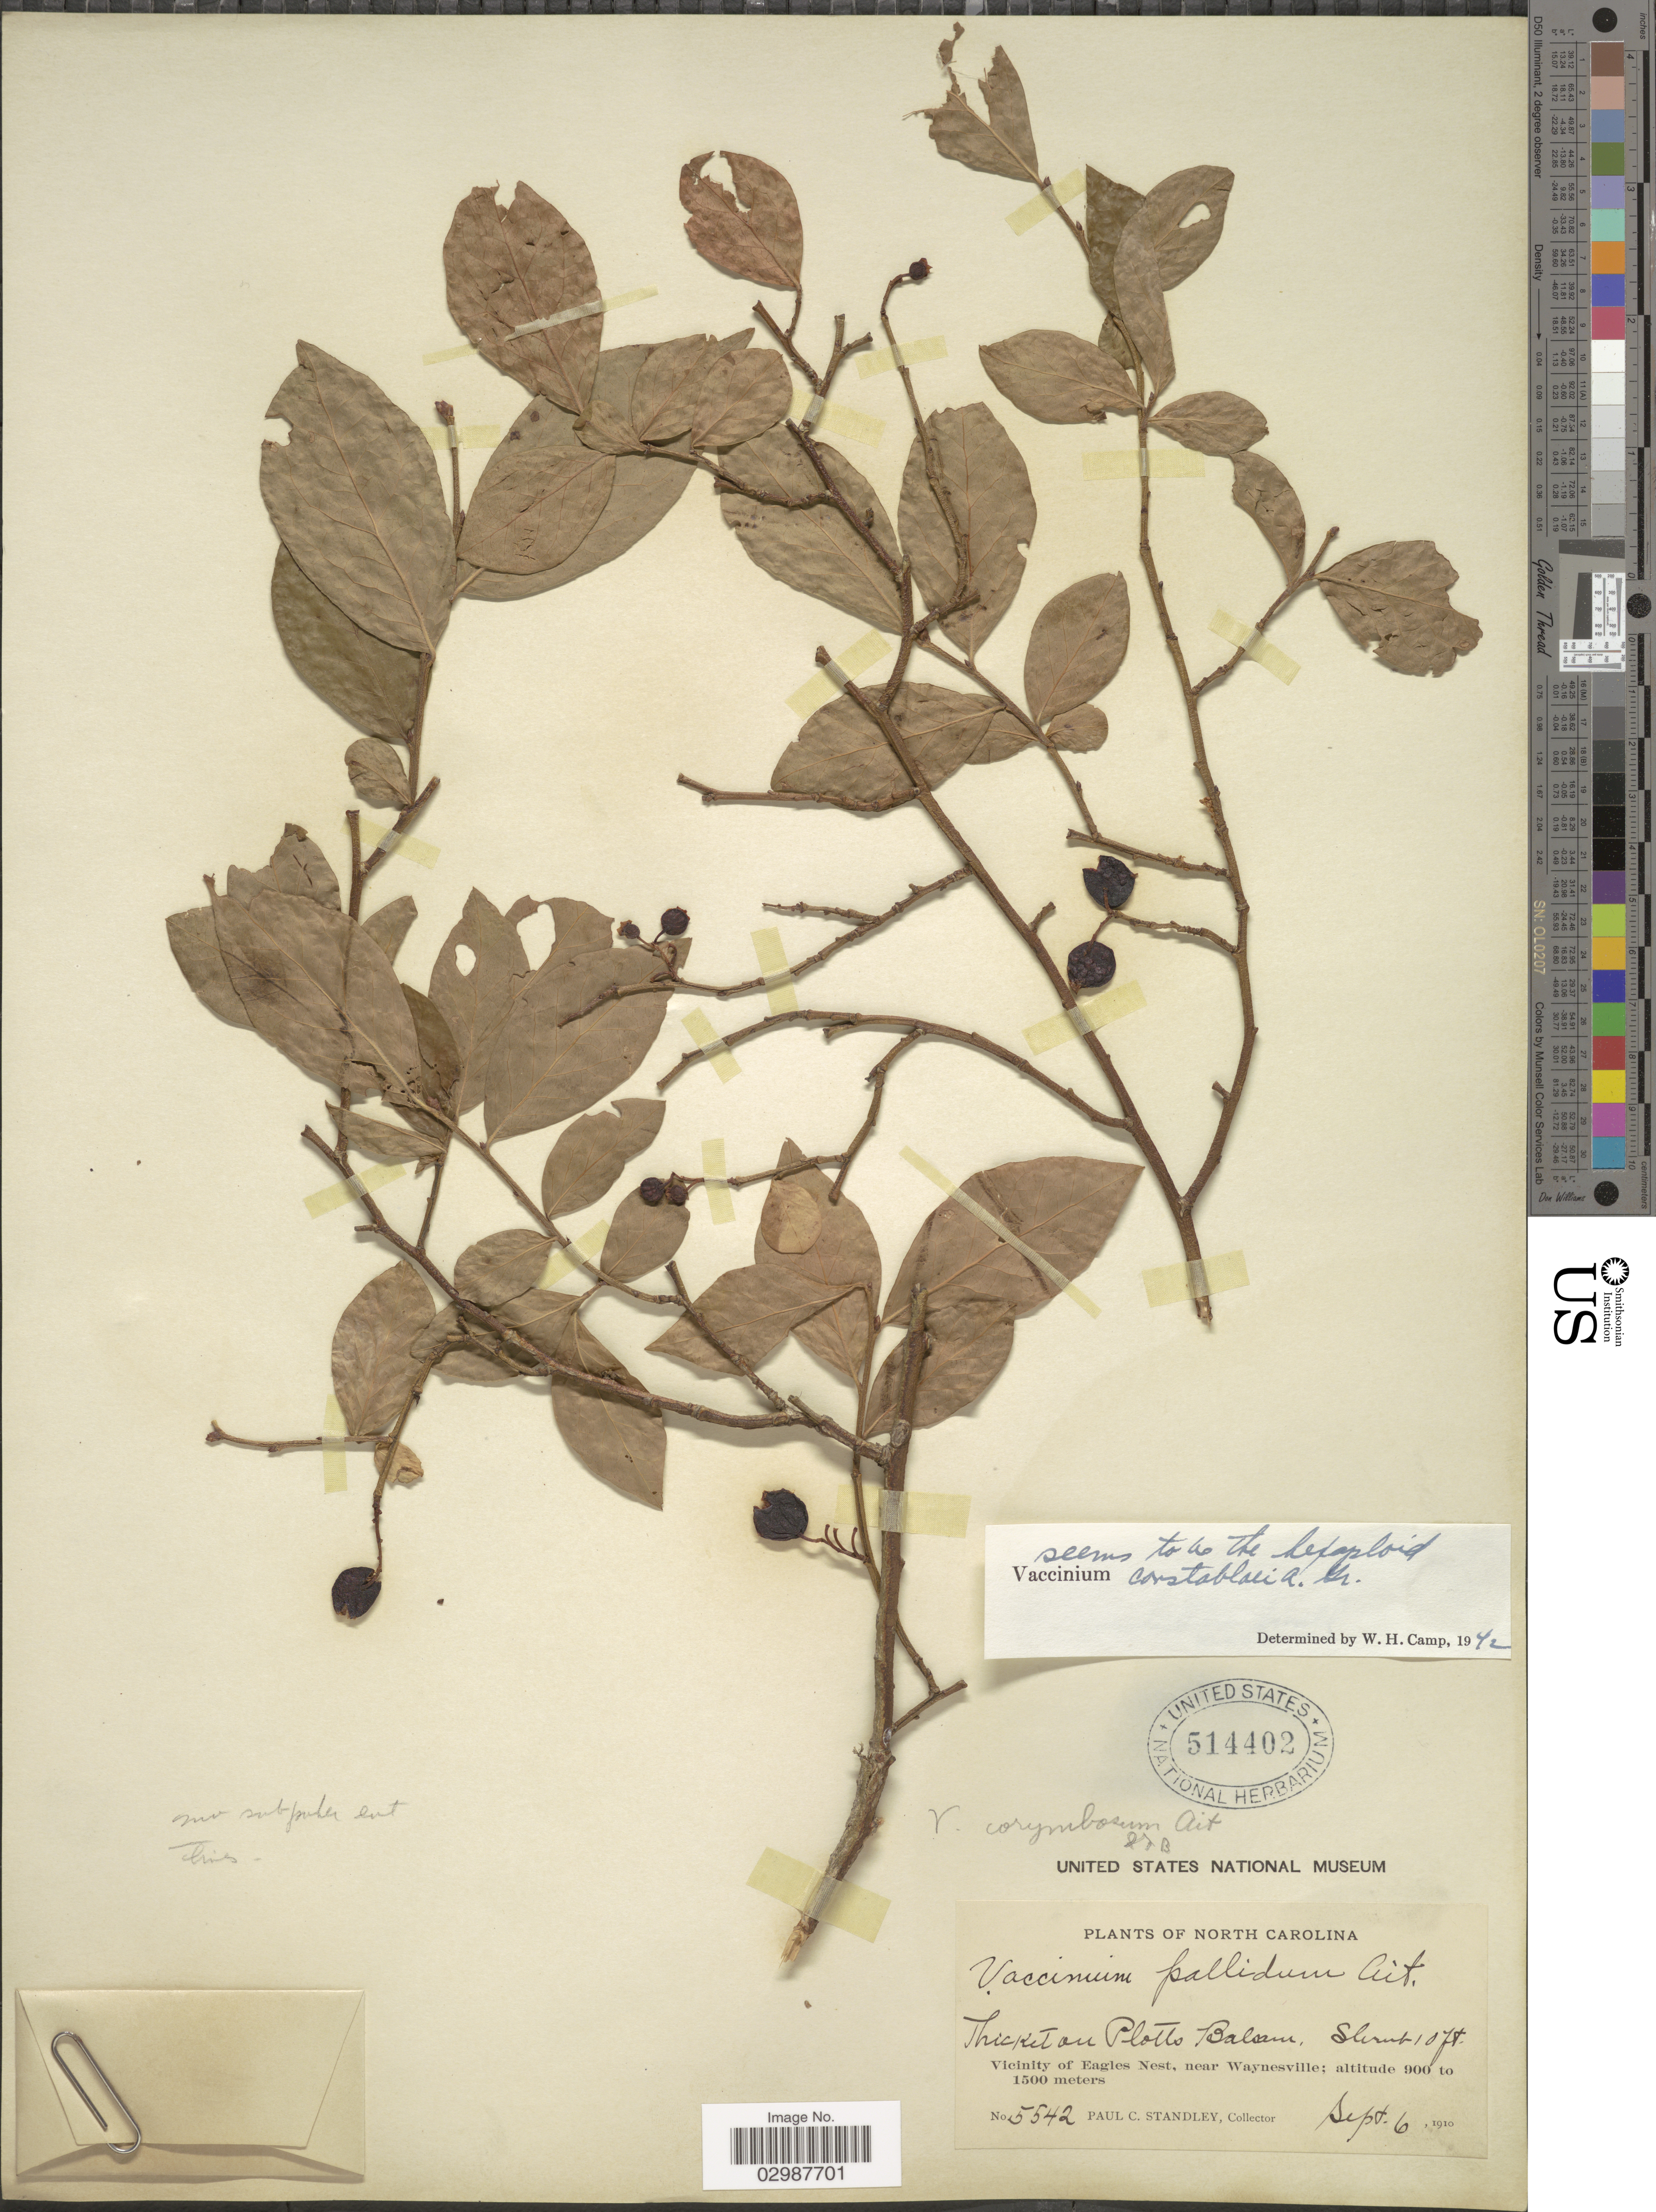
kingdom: Plantae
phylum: Tracheophyta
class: Magnoliopsida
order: Ericales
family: Ericaceae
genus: Vaccinium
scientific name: Vaccinium constablaei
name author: A. Gray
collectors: P. C. Standley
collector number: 5542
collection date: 1910-09-06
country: United States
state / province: North Carolina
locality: Thicket on Plotts Balsam. Vicinity of Eagles Nest, near Waynesville.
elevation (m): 900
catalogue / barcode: US 514402